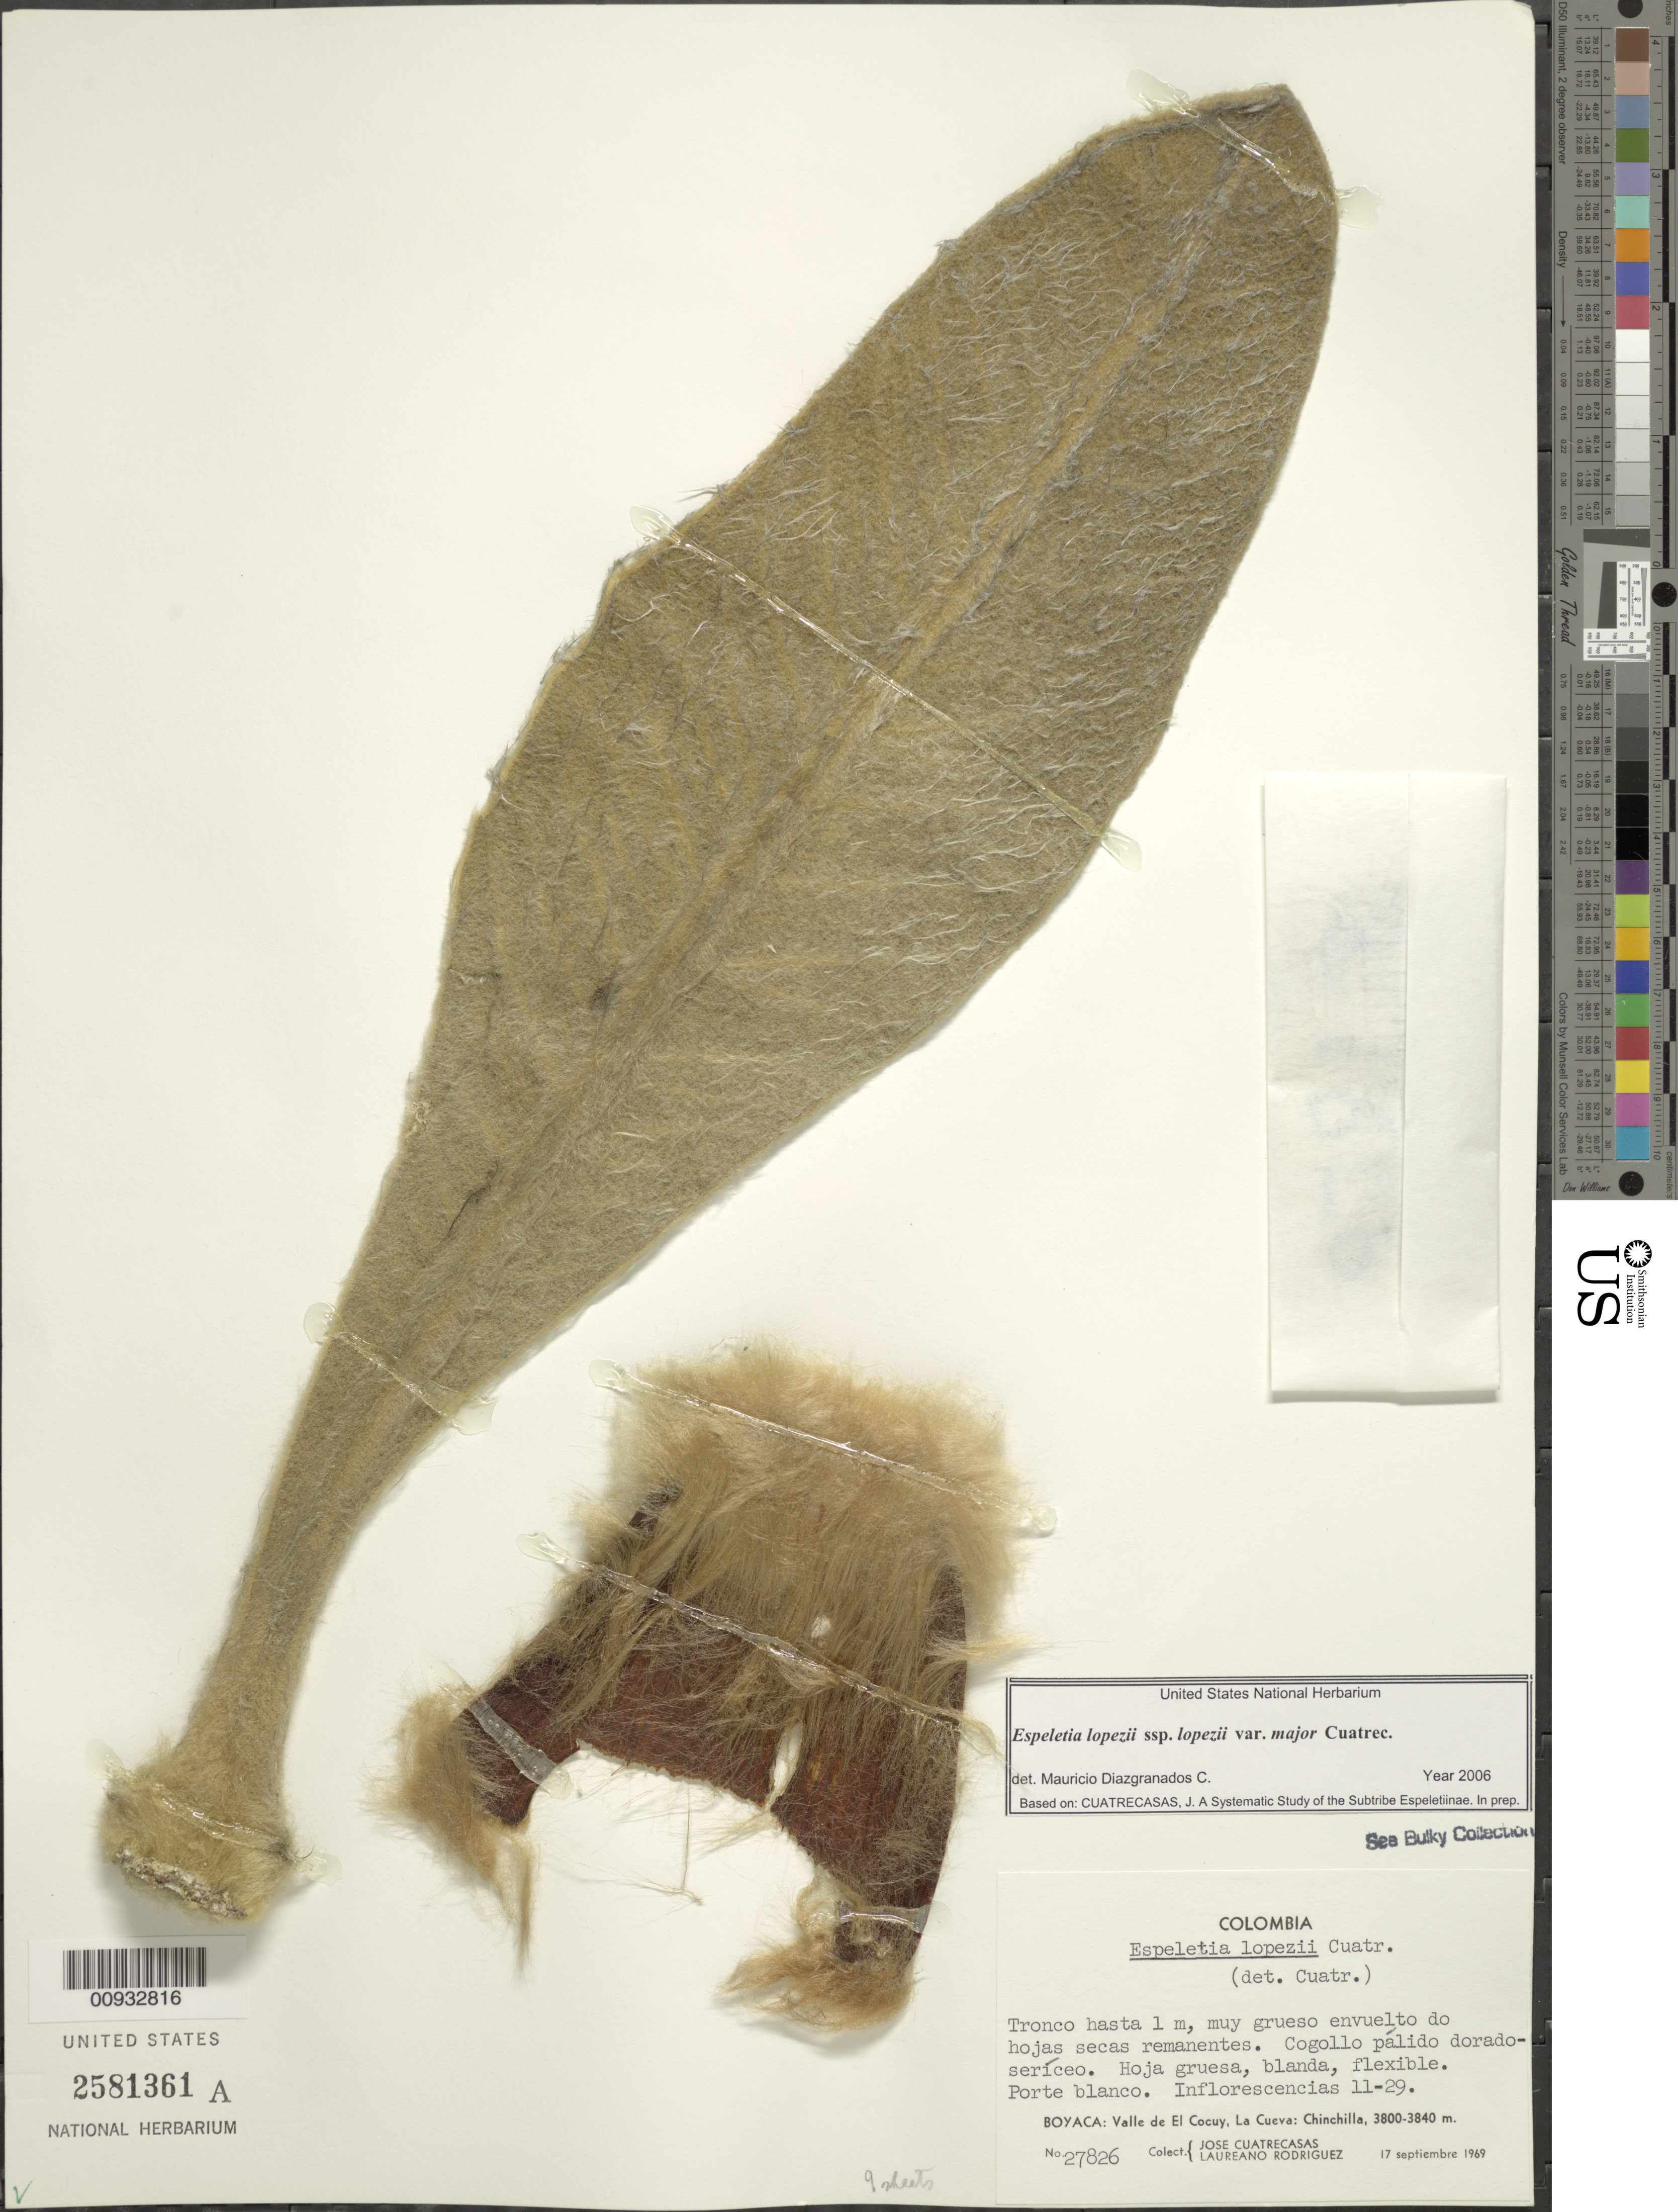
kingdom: Plantae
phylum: Tracheophyta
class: Magnoliopsida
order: Asterales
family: Asteraceae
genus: Espeletia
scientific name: Espeletia lopezii var. major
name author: Cuatrec.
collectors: J. Cuatrecasas & L. Rodriguez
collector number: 27826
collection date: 1969-09-17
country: Colombia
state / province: Boyacá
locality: Valle de El Cocuy, La Cueva: Chinchilla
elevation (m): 3800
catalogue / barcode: US 2581361A